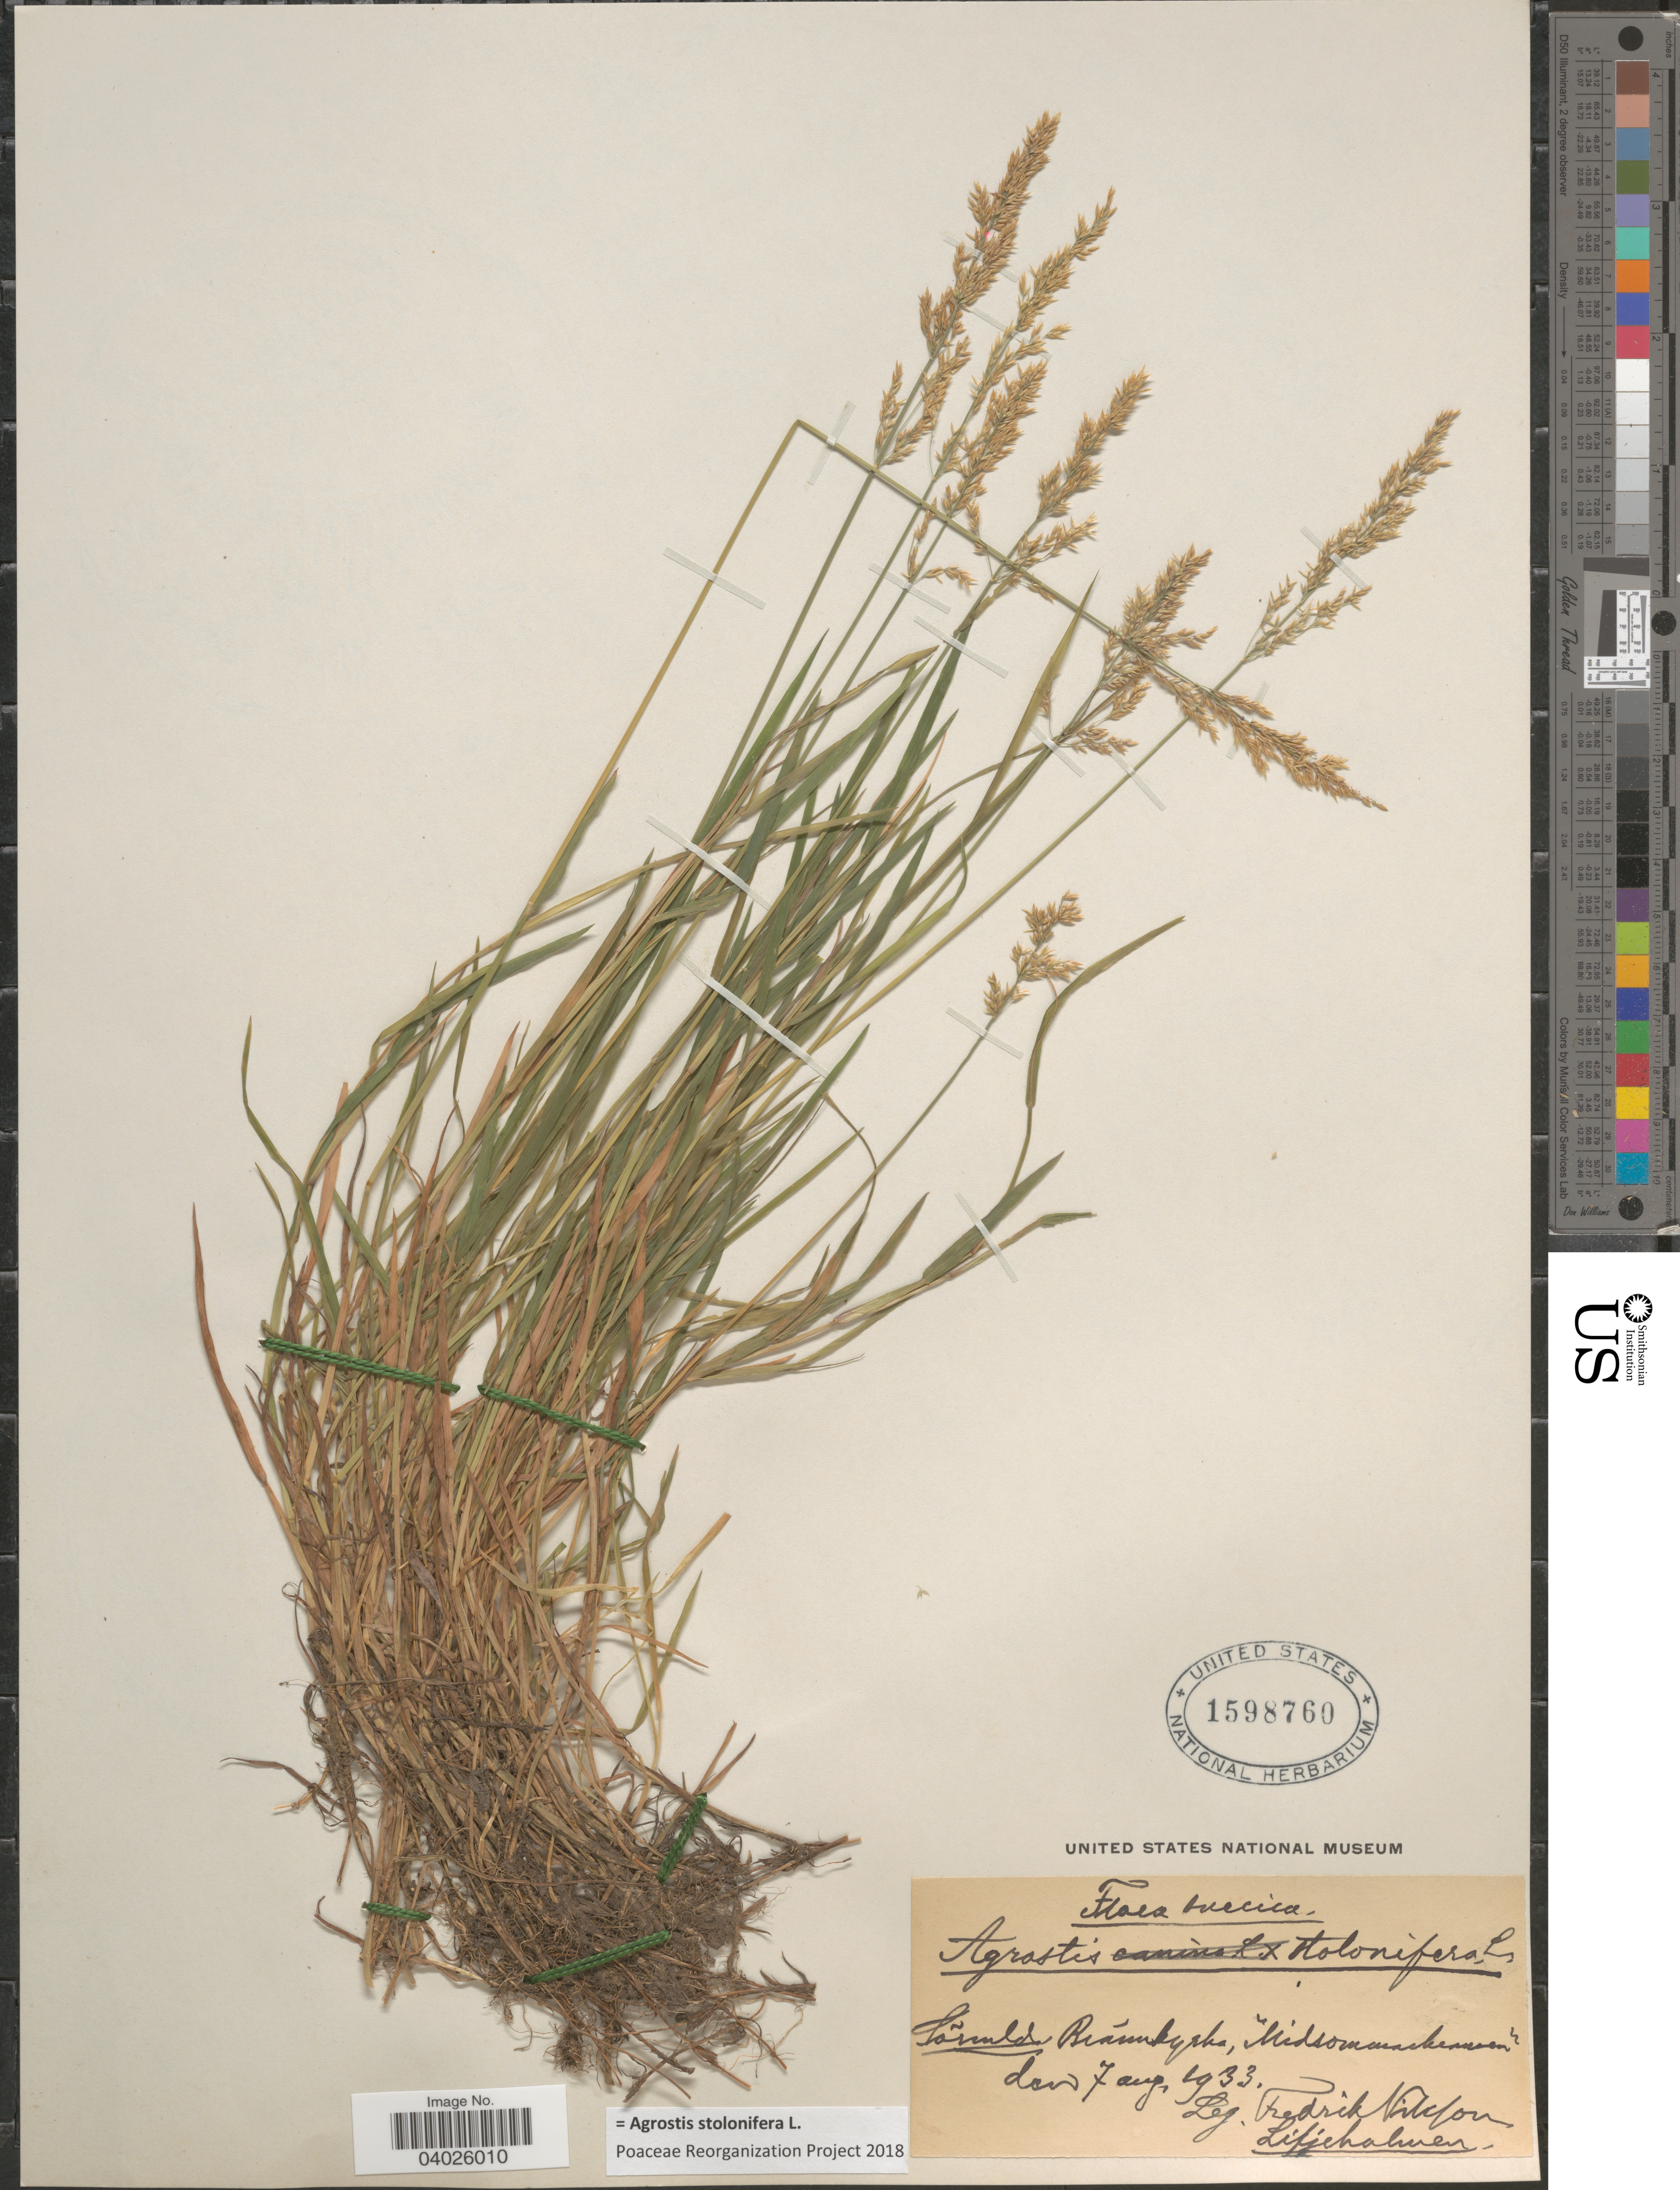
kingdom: Plantae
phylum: Tracheophyta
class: Liliopsida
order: Poales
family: Poaceae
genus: Agrostis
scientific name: Agrostis stolonifera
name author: L.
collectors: F. Nilsson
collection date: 1933-08-07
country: Sweden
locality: Suecica. Sõrmld Brannkyrka, "Midsomanskansen". [interpreted]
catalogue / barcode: US 1598760